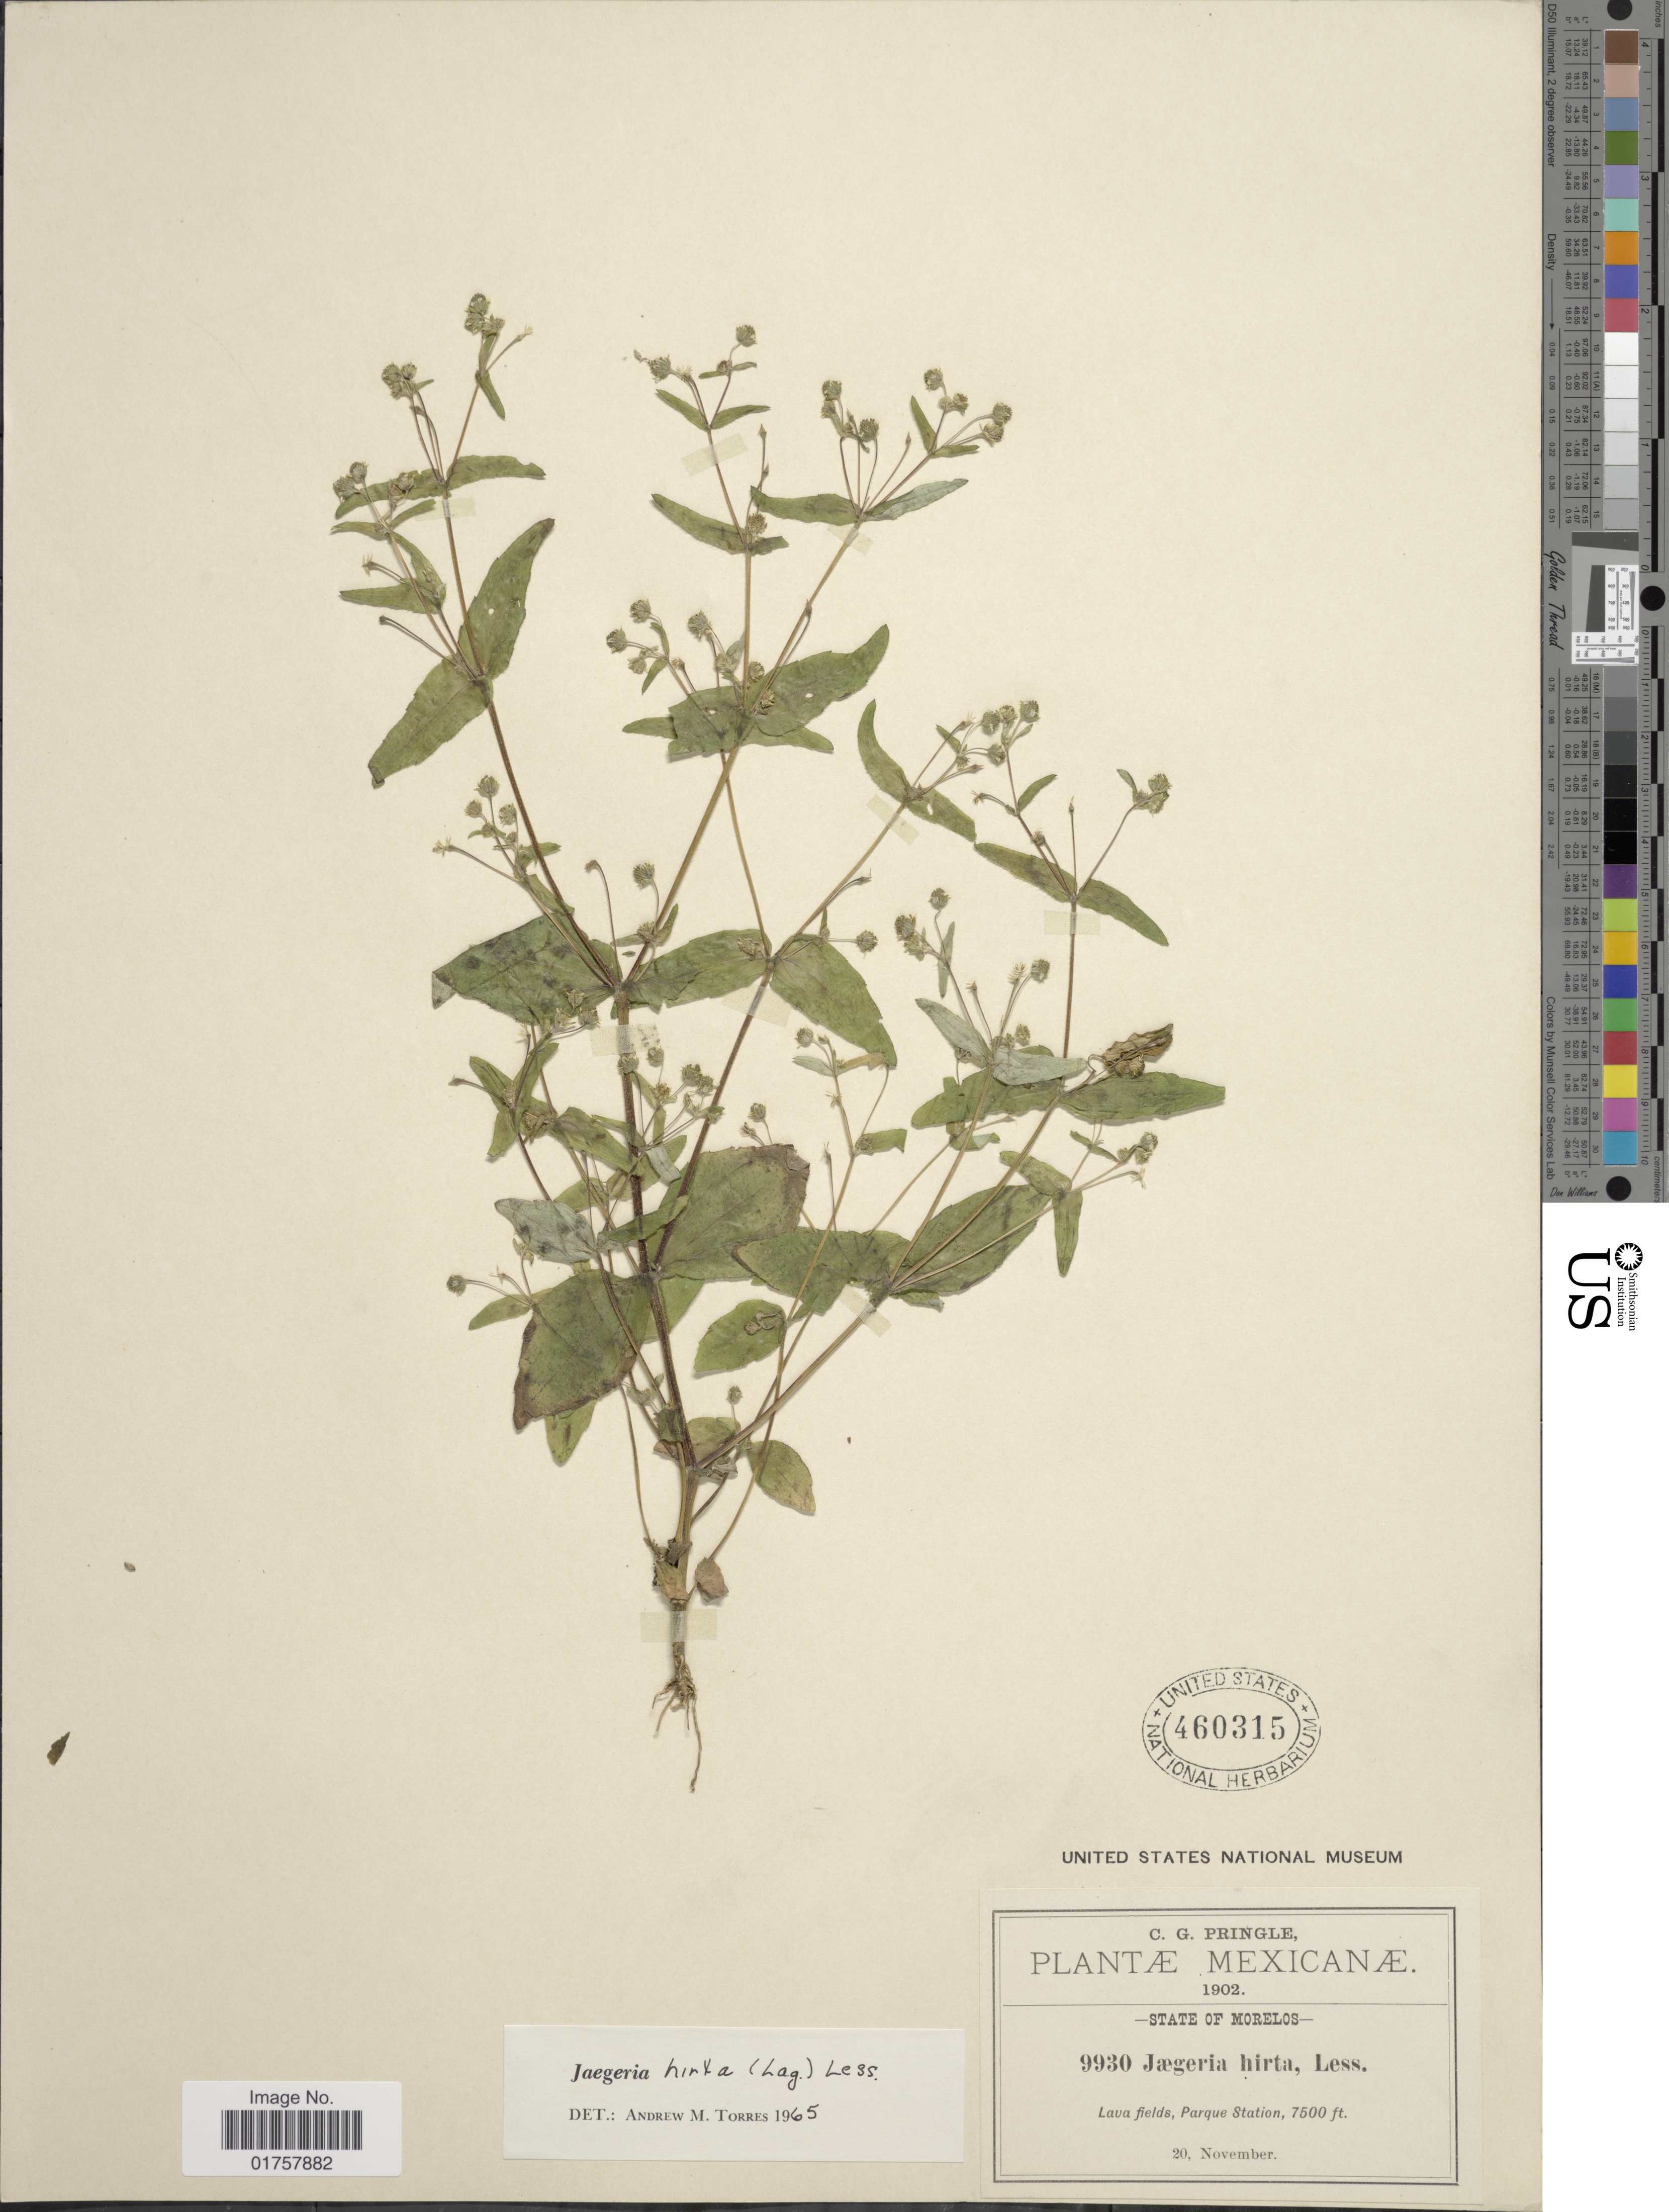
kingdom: Plantae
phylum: Tracheophyta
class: Magnoliopsida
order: Asterales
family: Asteraceae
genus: Jaegeria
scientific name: Jaegeria hirta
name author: (Lag.) Less.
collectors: C. G. Pringle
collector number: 9930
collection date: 1902-11-20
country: Mexico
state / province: Morelos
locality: Lava fields, Parque Station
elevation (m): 2286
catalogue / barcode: US 460315